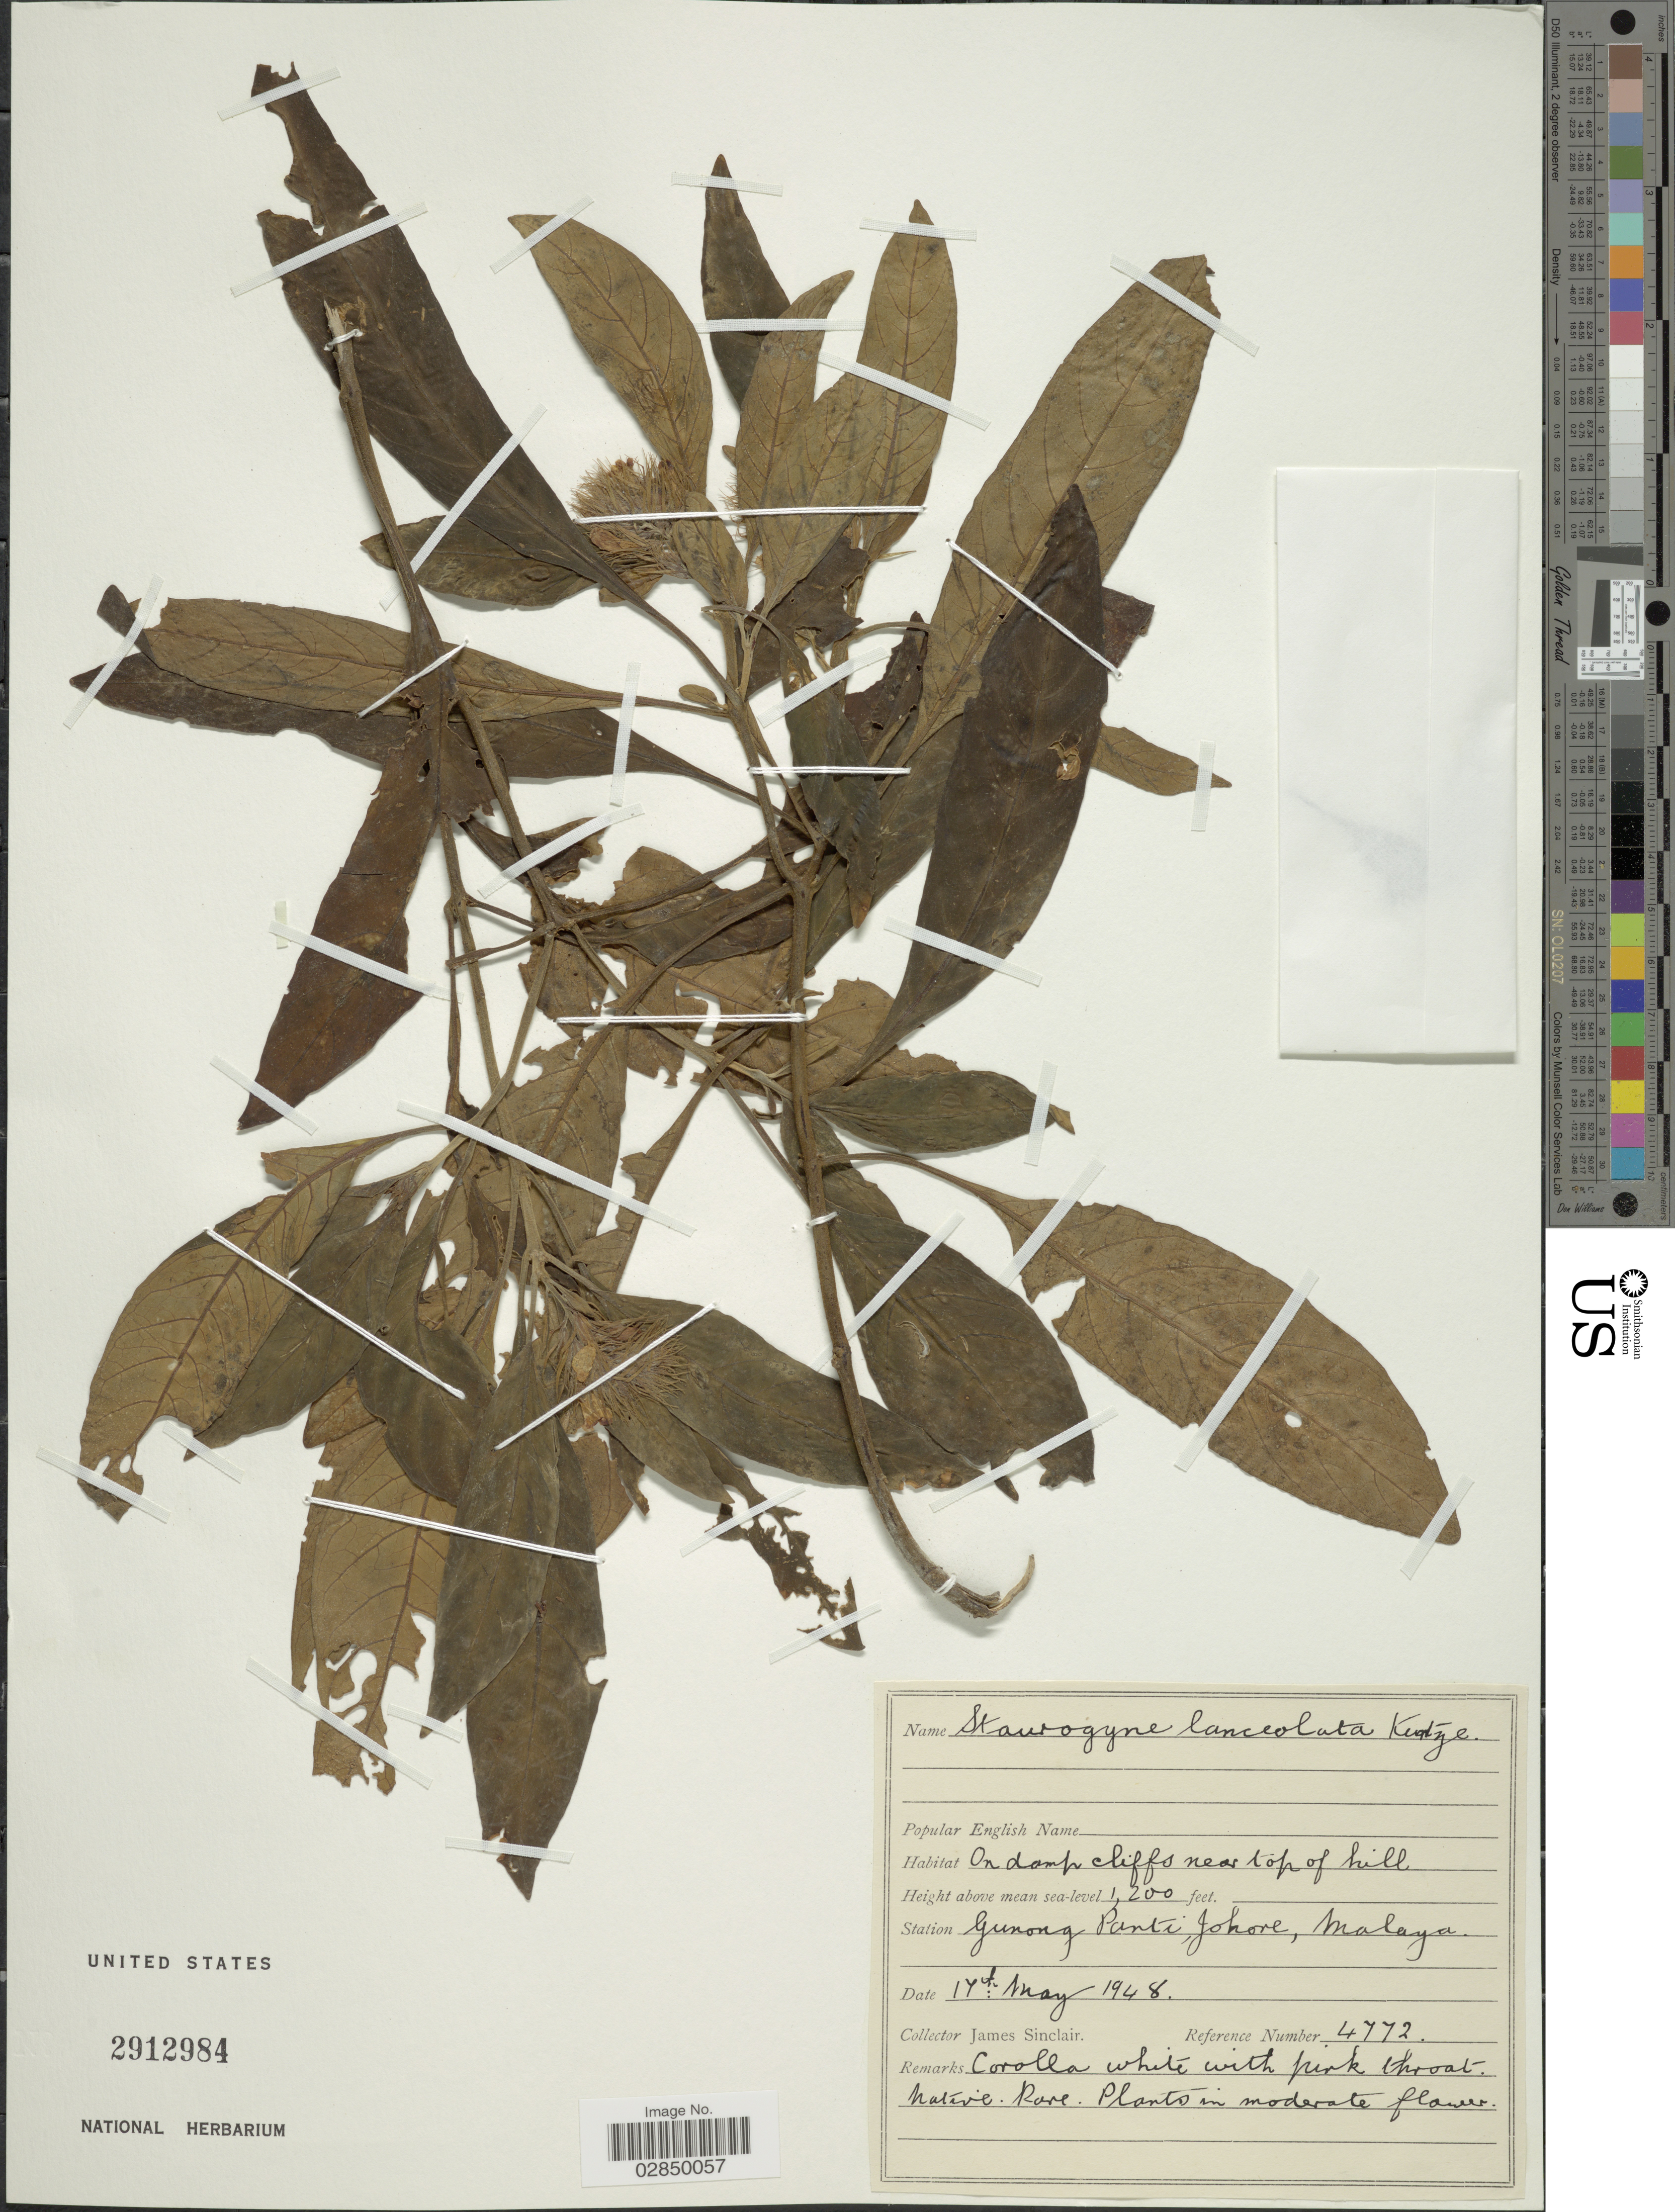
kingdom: Plantae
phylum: Tracheophyta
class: Magnoliopsida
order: Lamiales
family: Acanthaceae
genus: Staurogyne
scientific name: Staurogyne lanceolata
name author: Kuntze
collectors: J. Sinclair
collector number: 4772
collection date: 1948-05-17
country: Malaysia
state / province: Johor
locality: Station Gunong Panti, Johore. Malaya.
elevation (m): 366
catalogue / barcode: US 2912984